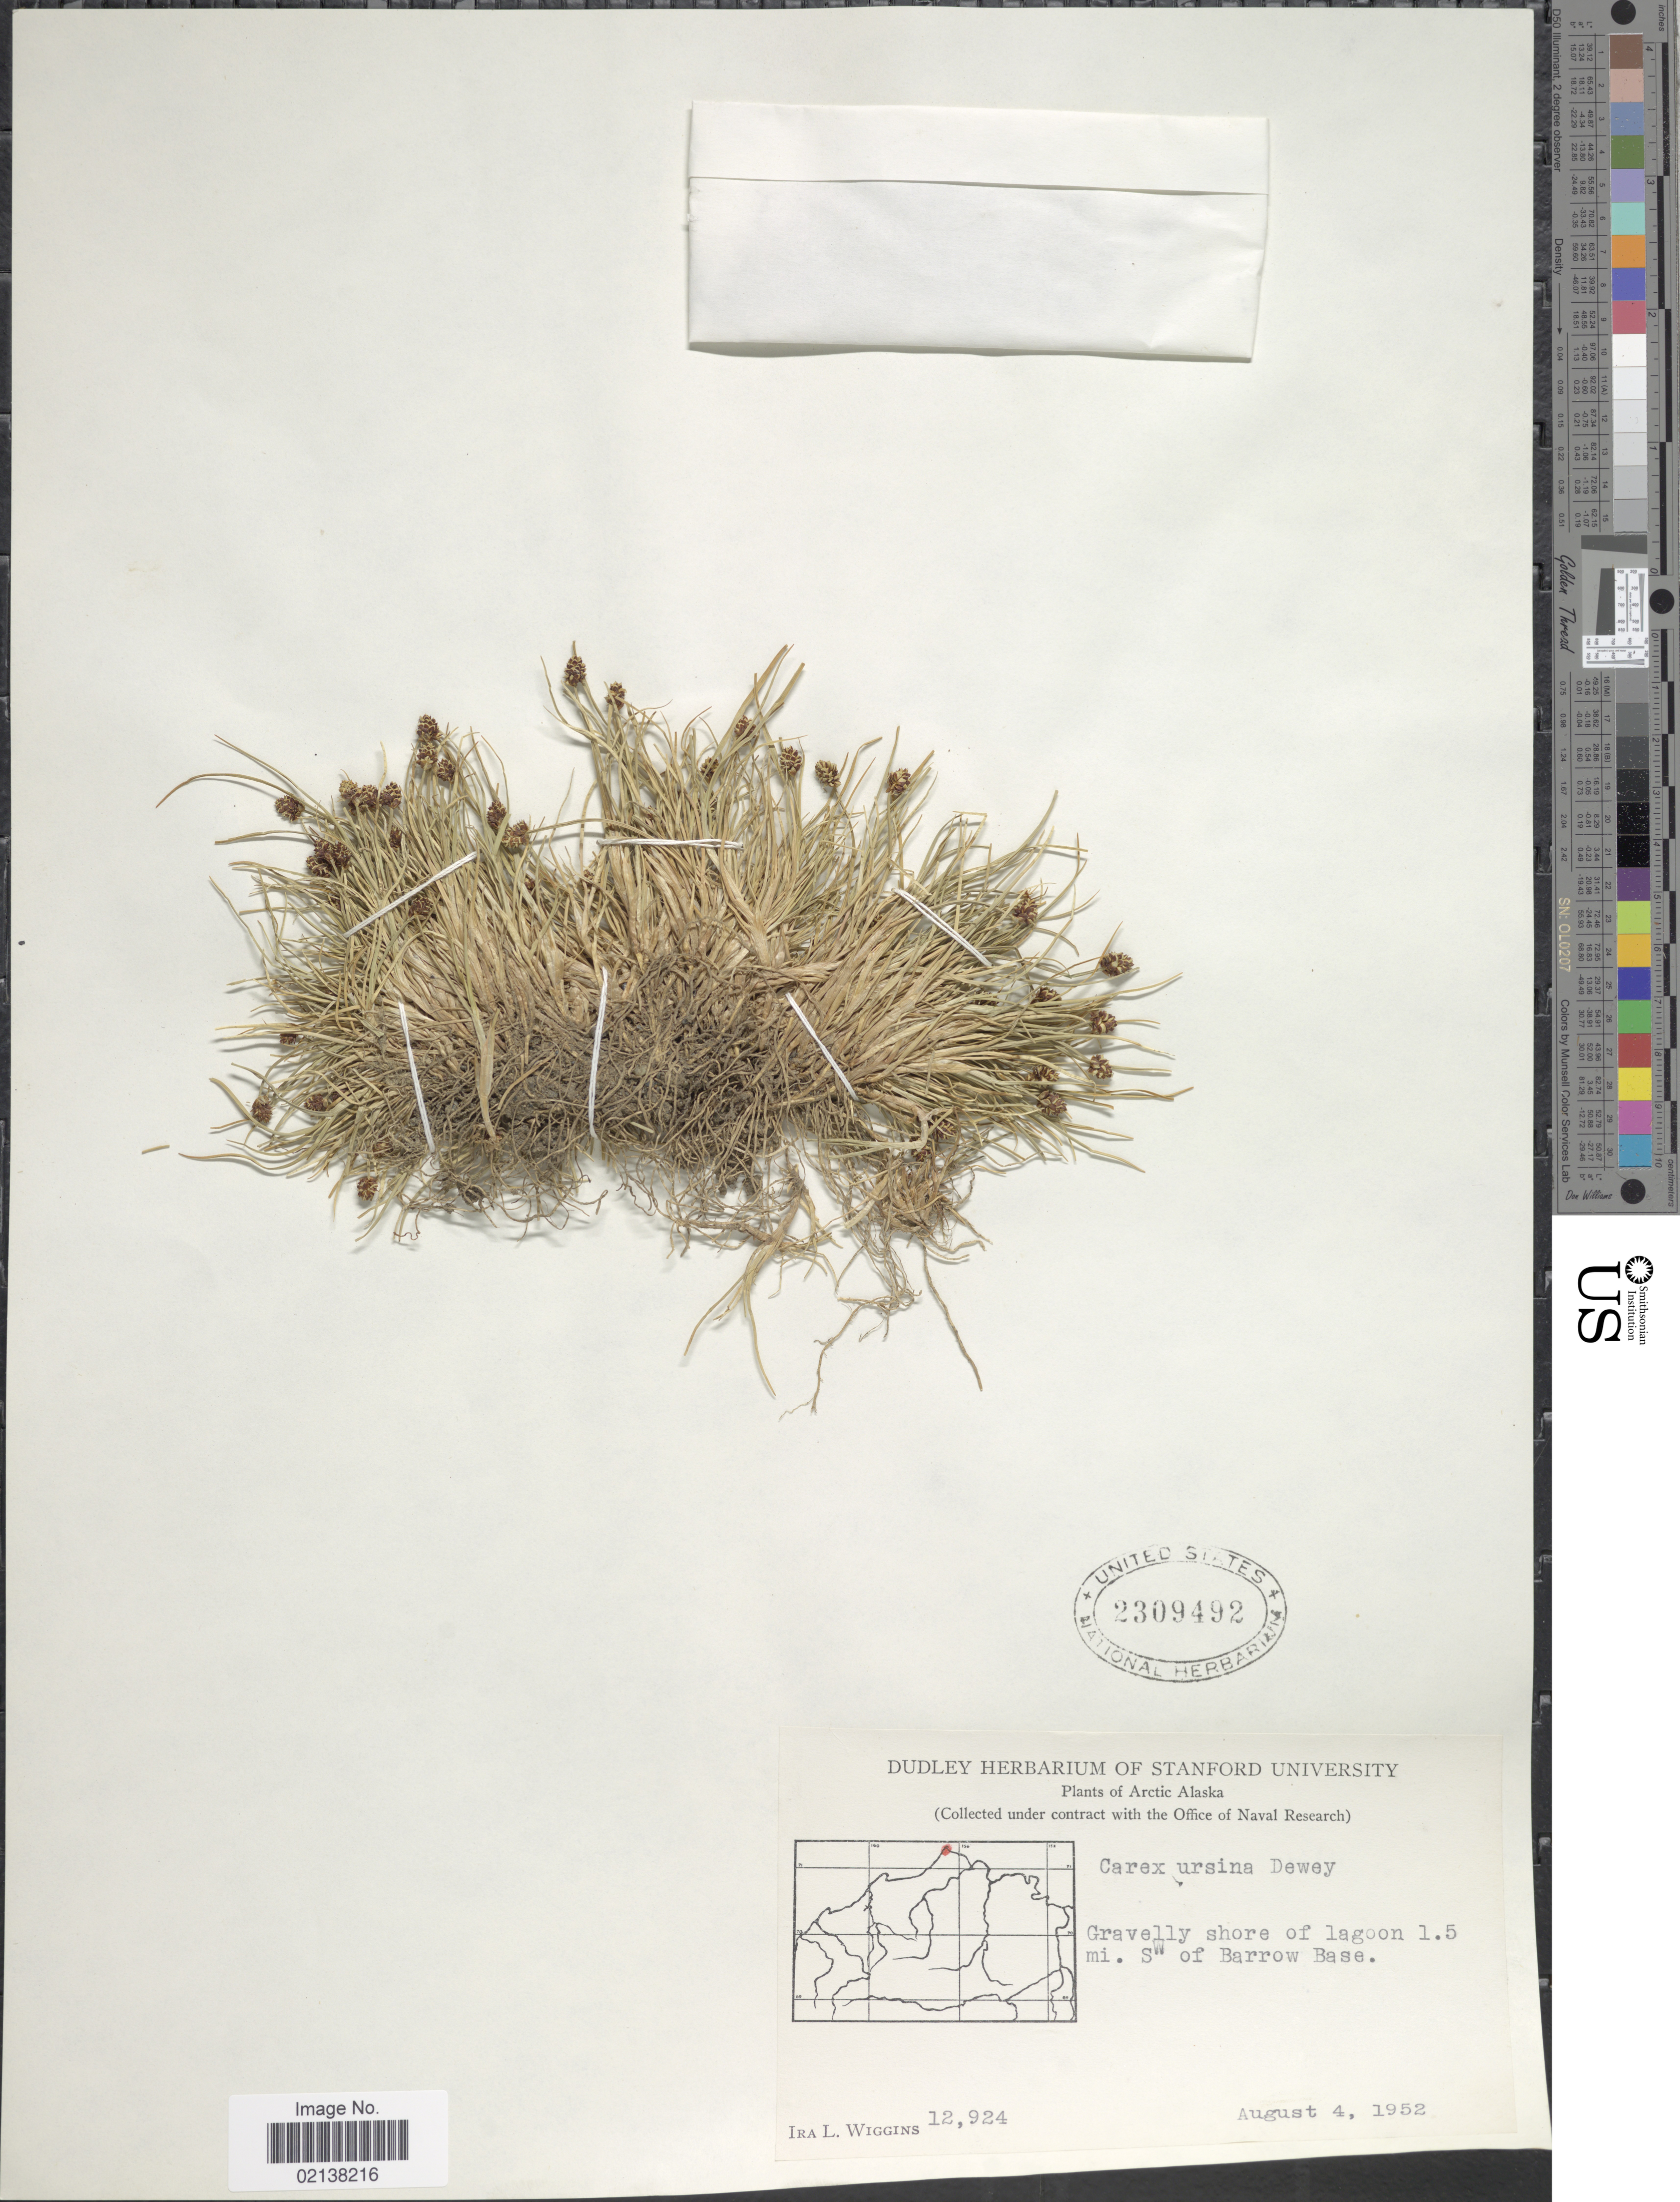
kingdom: Plantae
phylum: Tracheophyta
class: Liliopsida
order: Poales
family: Cyperaceae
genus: Carex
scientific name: Carex ursina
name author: Dewey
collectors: I. L. Wiggins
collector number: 12924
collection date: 1952-08-04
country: United States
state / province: Alaska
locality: Arctic Alaska. Gravelly shore of lagoon 1.5 mi. SW of Barrow Base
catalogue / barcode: US 2309492